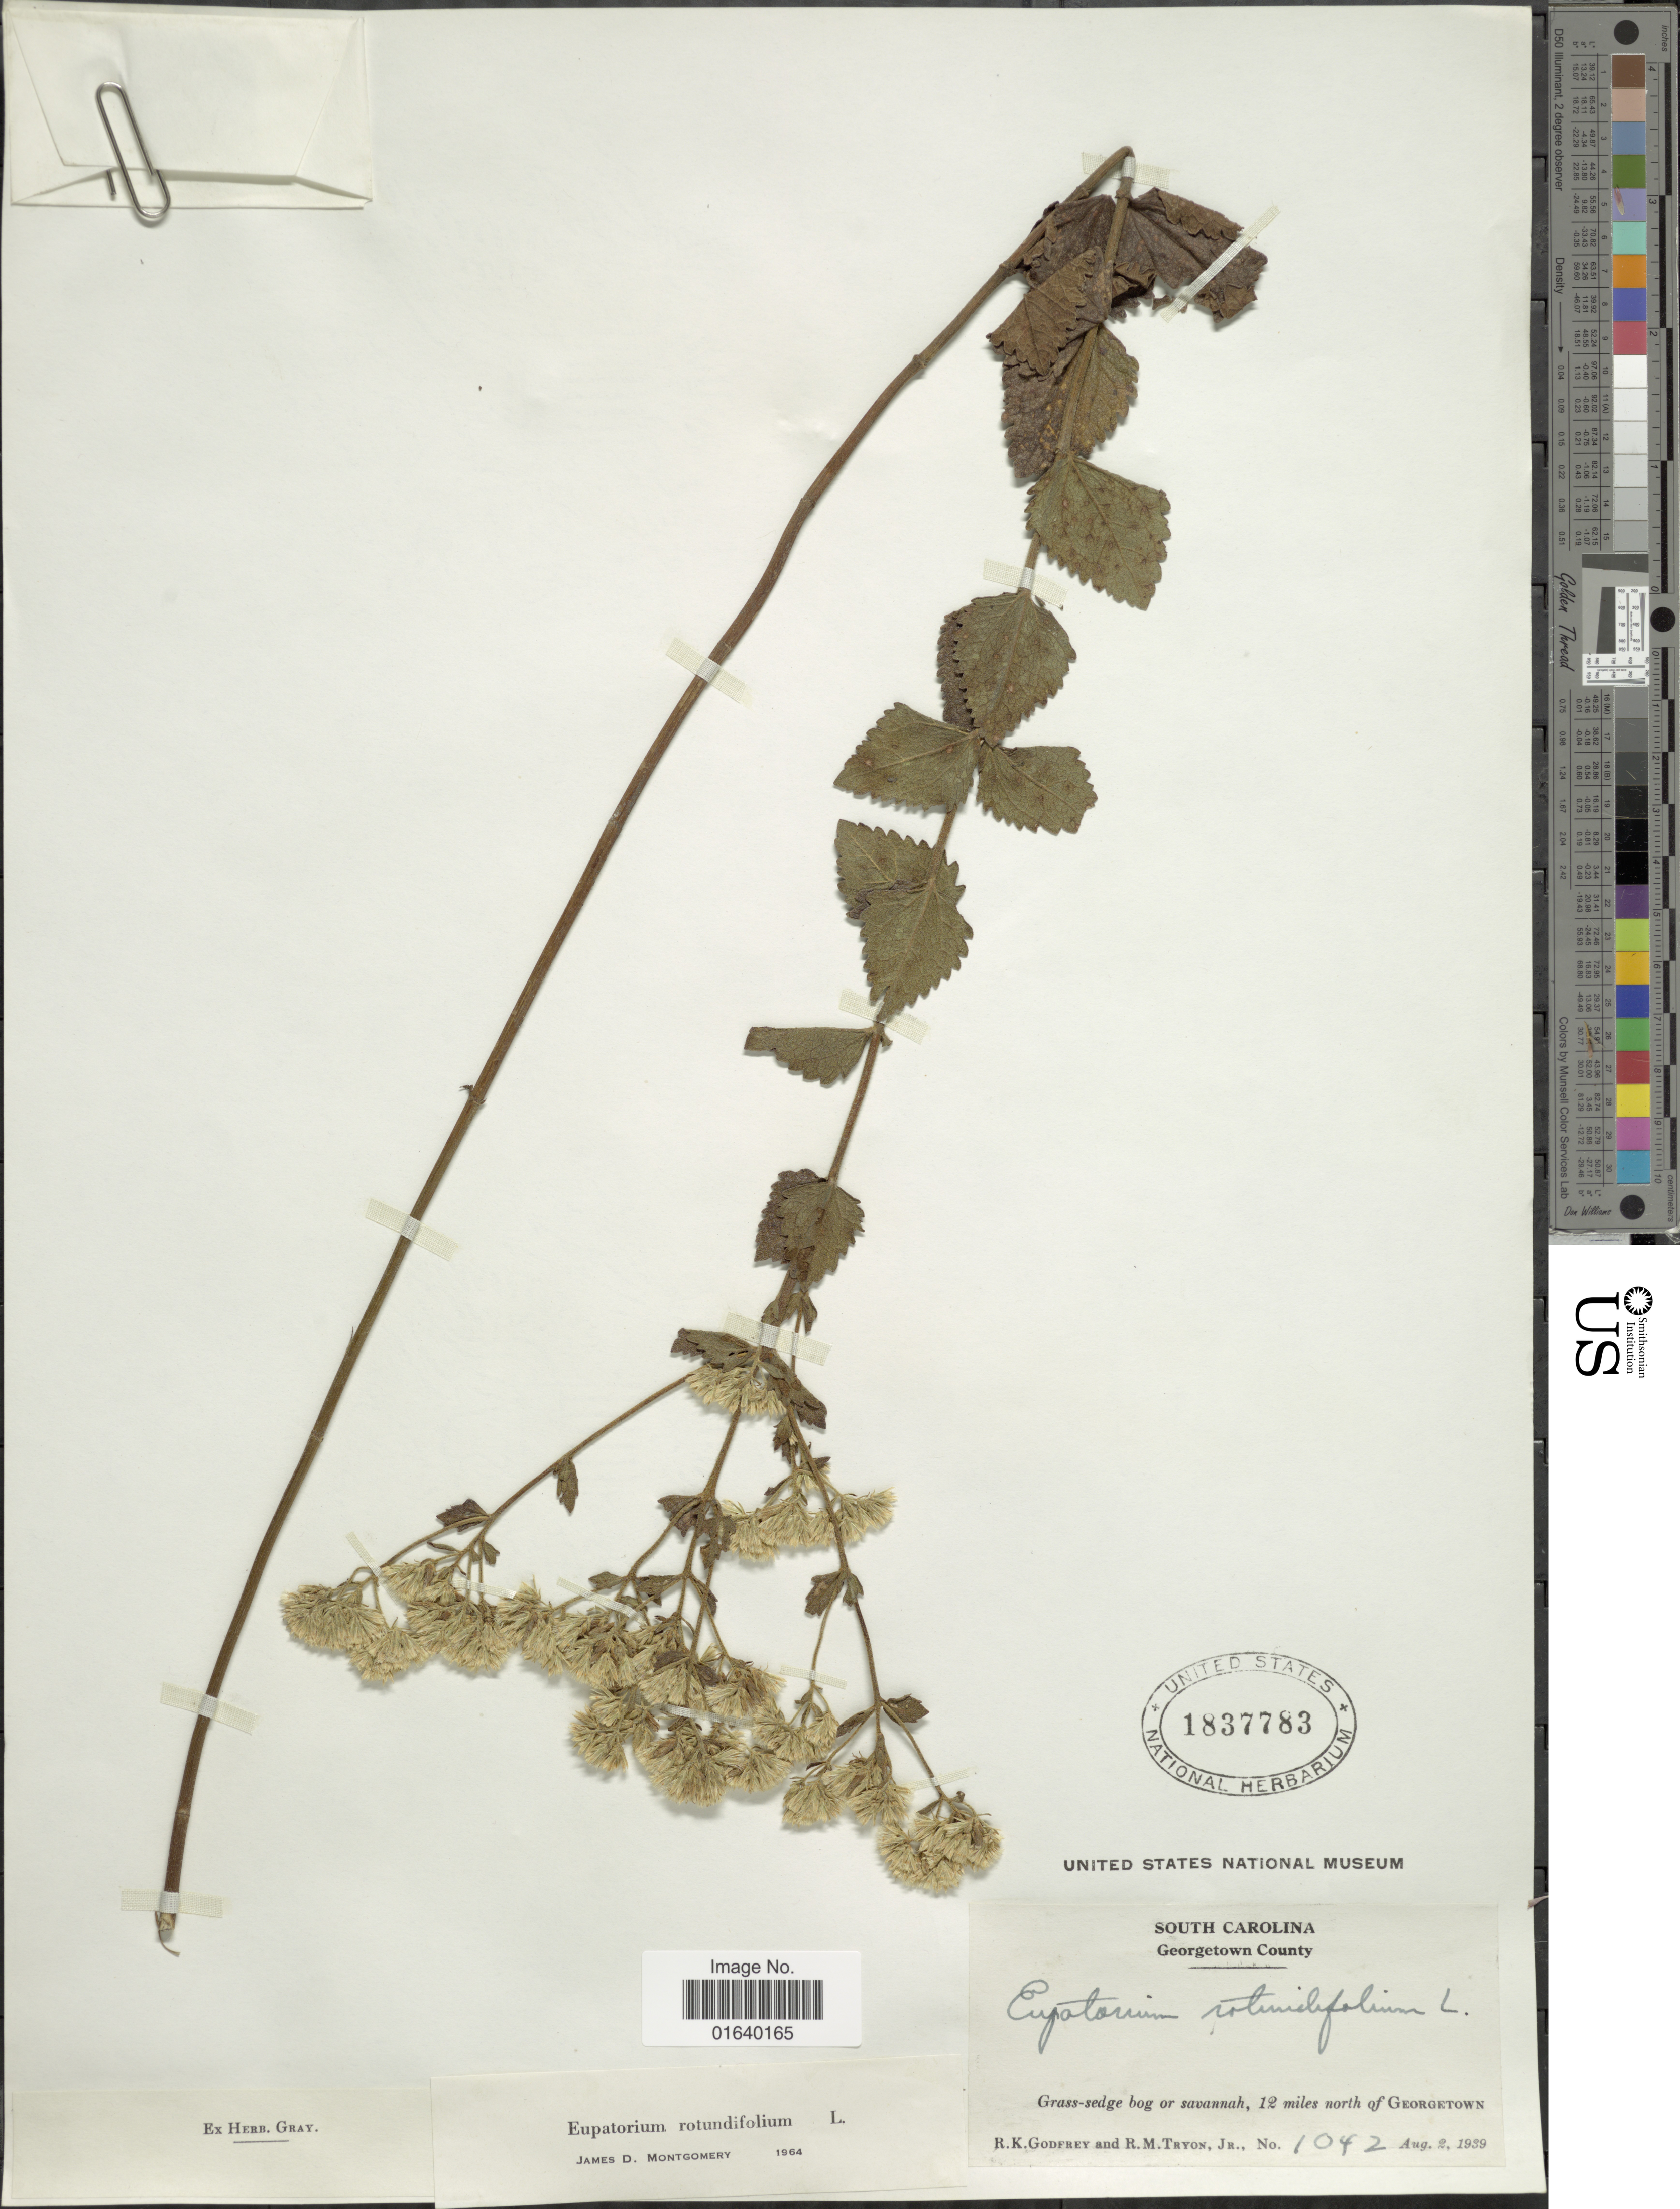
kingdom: Plantae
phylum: Tracheophyta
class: Magnoliopsida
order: Asterales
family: Asteraceae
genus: Eupatorium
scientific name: Eupatorium rotundifolium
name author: L.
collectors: R. K. Godfrey & R. M. Tryon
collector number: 1042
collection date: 1939-08-02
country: United States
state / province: South Carolina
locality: Georgetown County, Grass-sedge bog or savannah, 12 miles north of Georgetown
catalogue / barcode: US 1837783